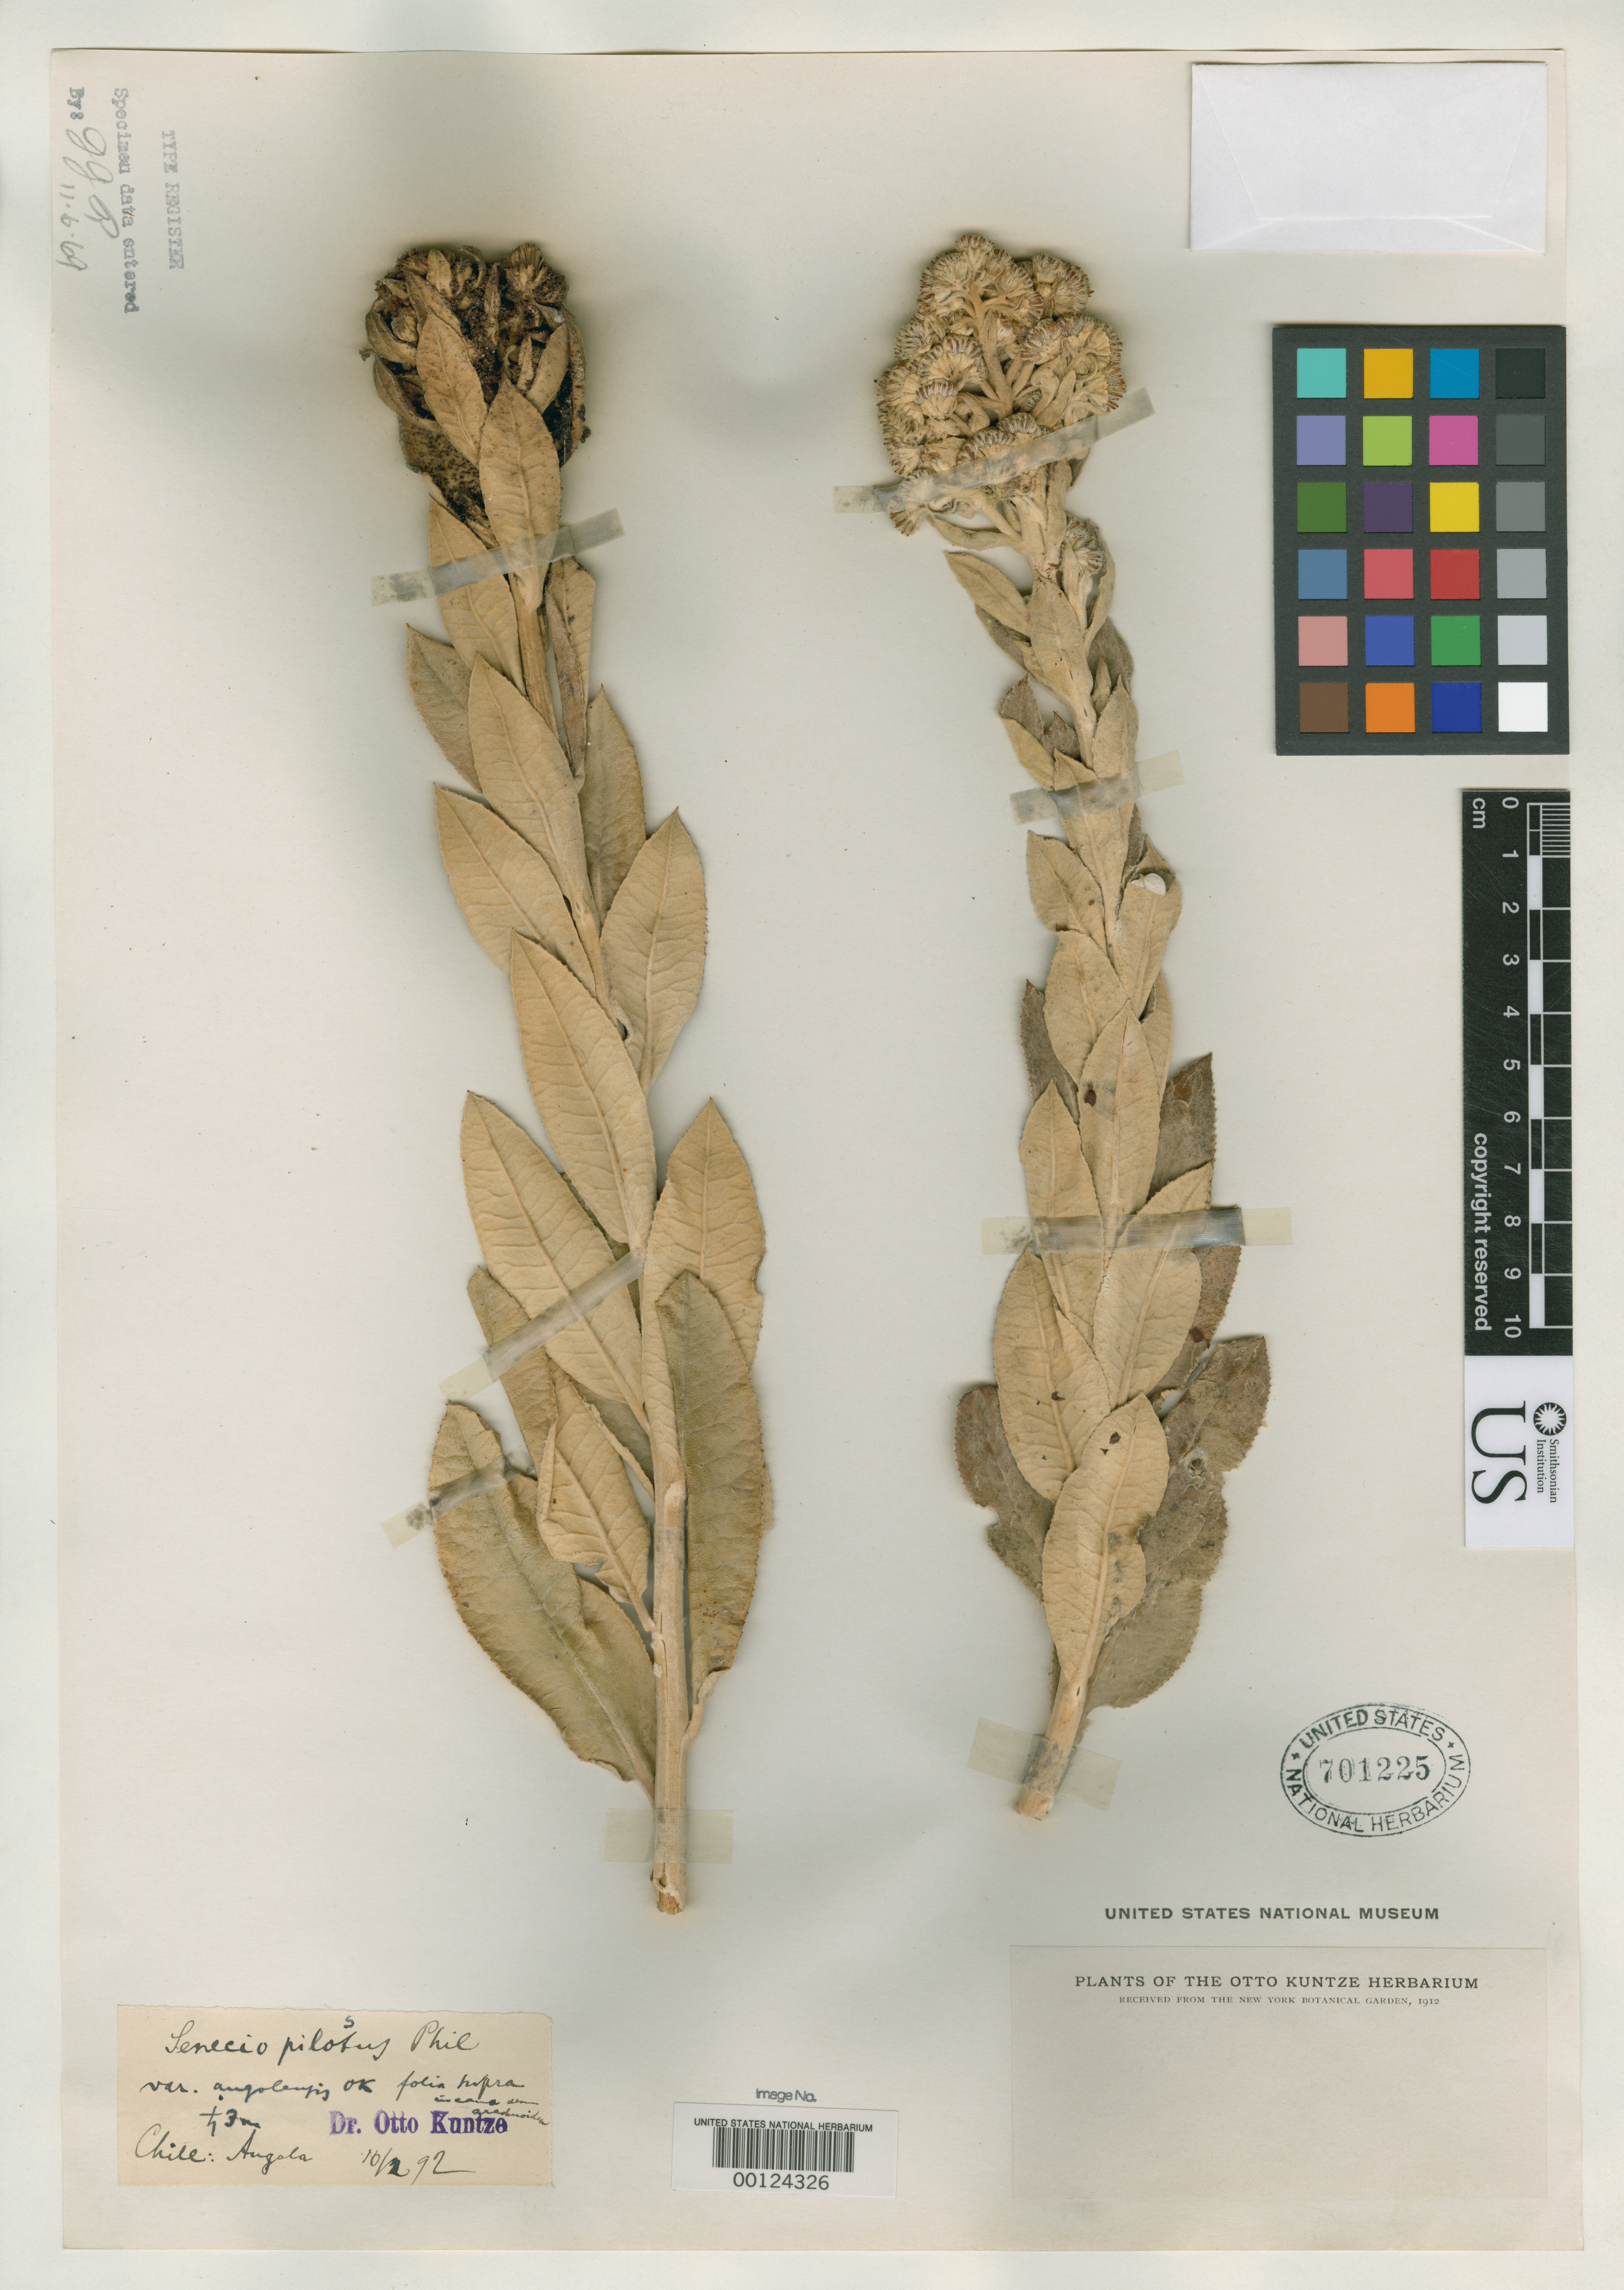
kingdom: Plantae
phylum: Tracheophyta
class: Magnoliopsida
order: Asterales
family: Asteraceae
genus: Senecio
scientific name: Senecio pilotus var. angolensis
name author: Kuntze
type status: Type Collection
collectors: C.E.O. Kuntze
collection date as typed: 10 Feb 1892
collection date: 1892-02-10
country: Chile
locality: Angola.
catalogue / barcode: US 701225